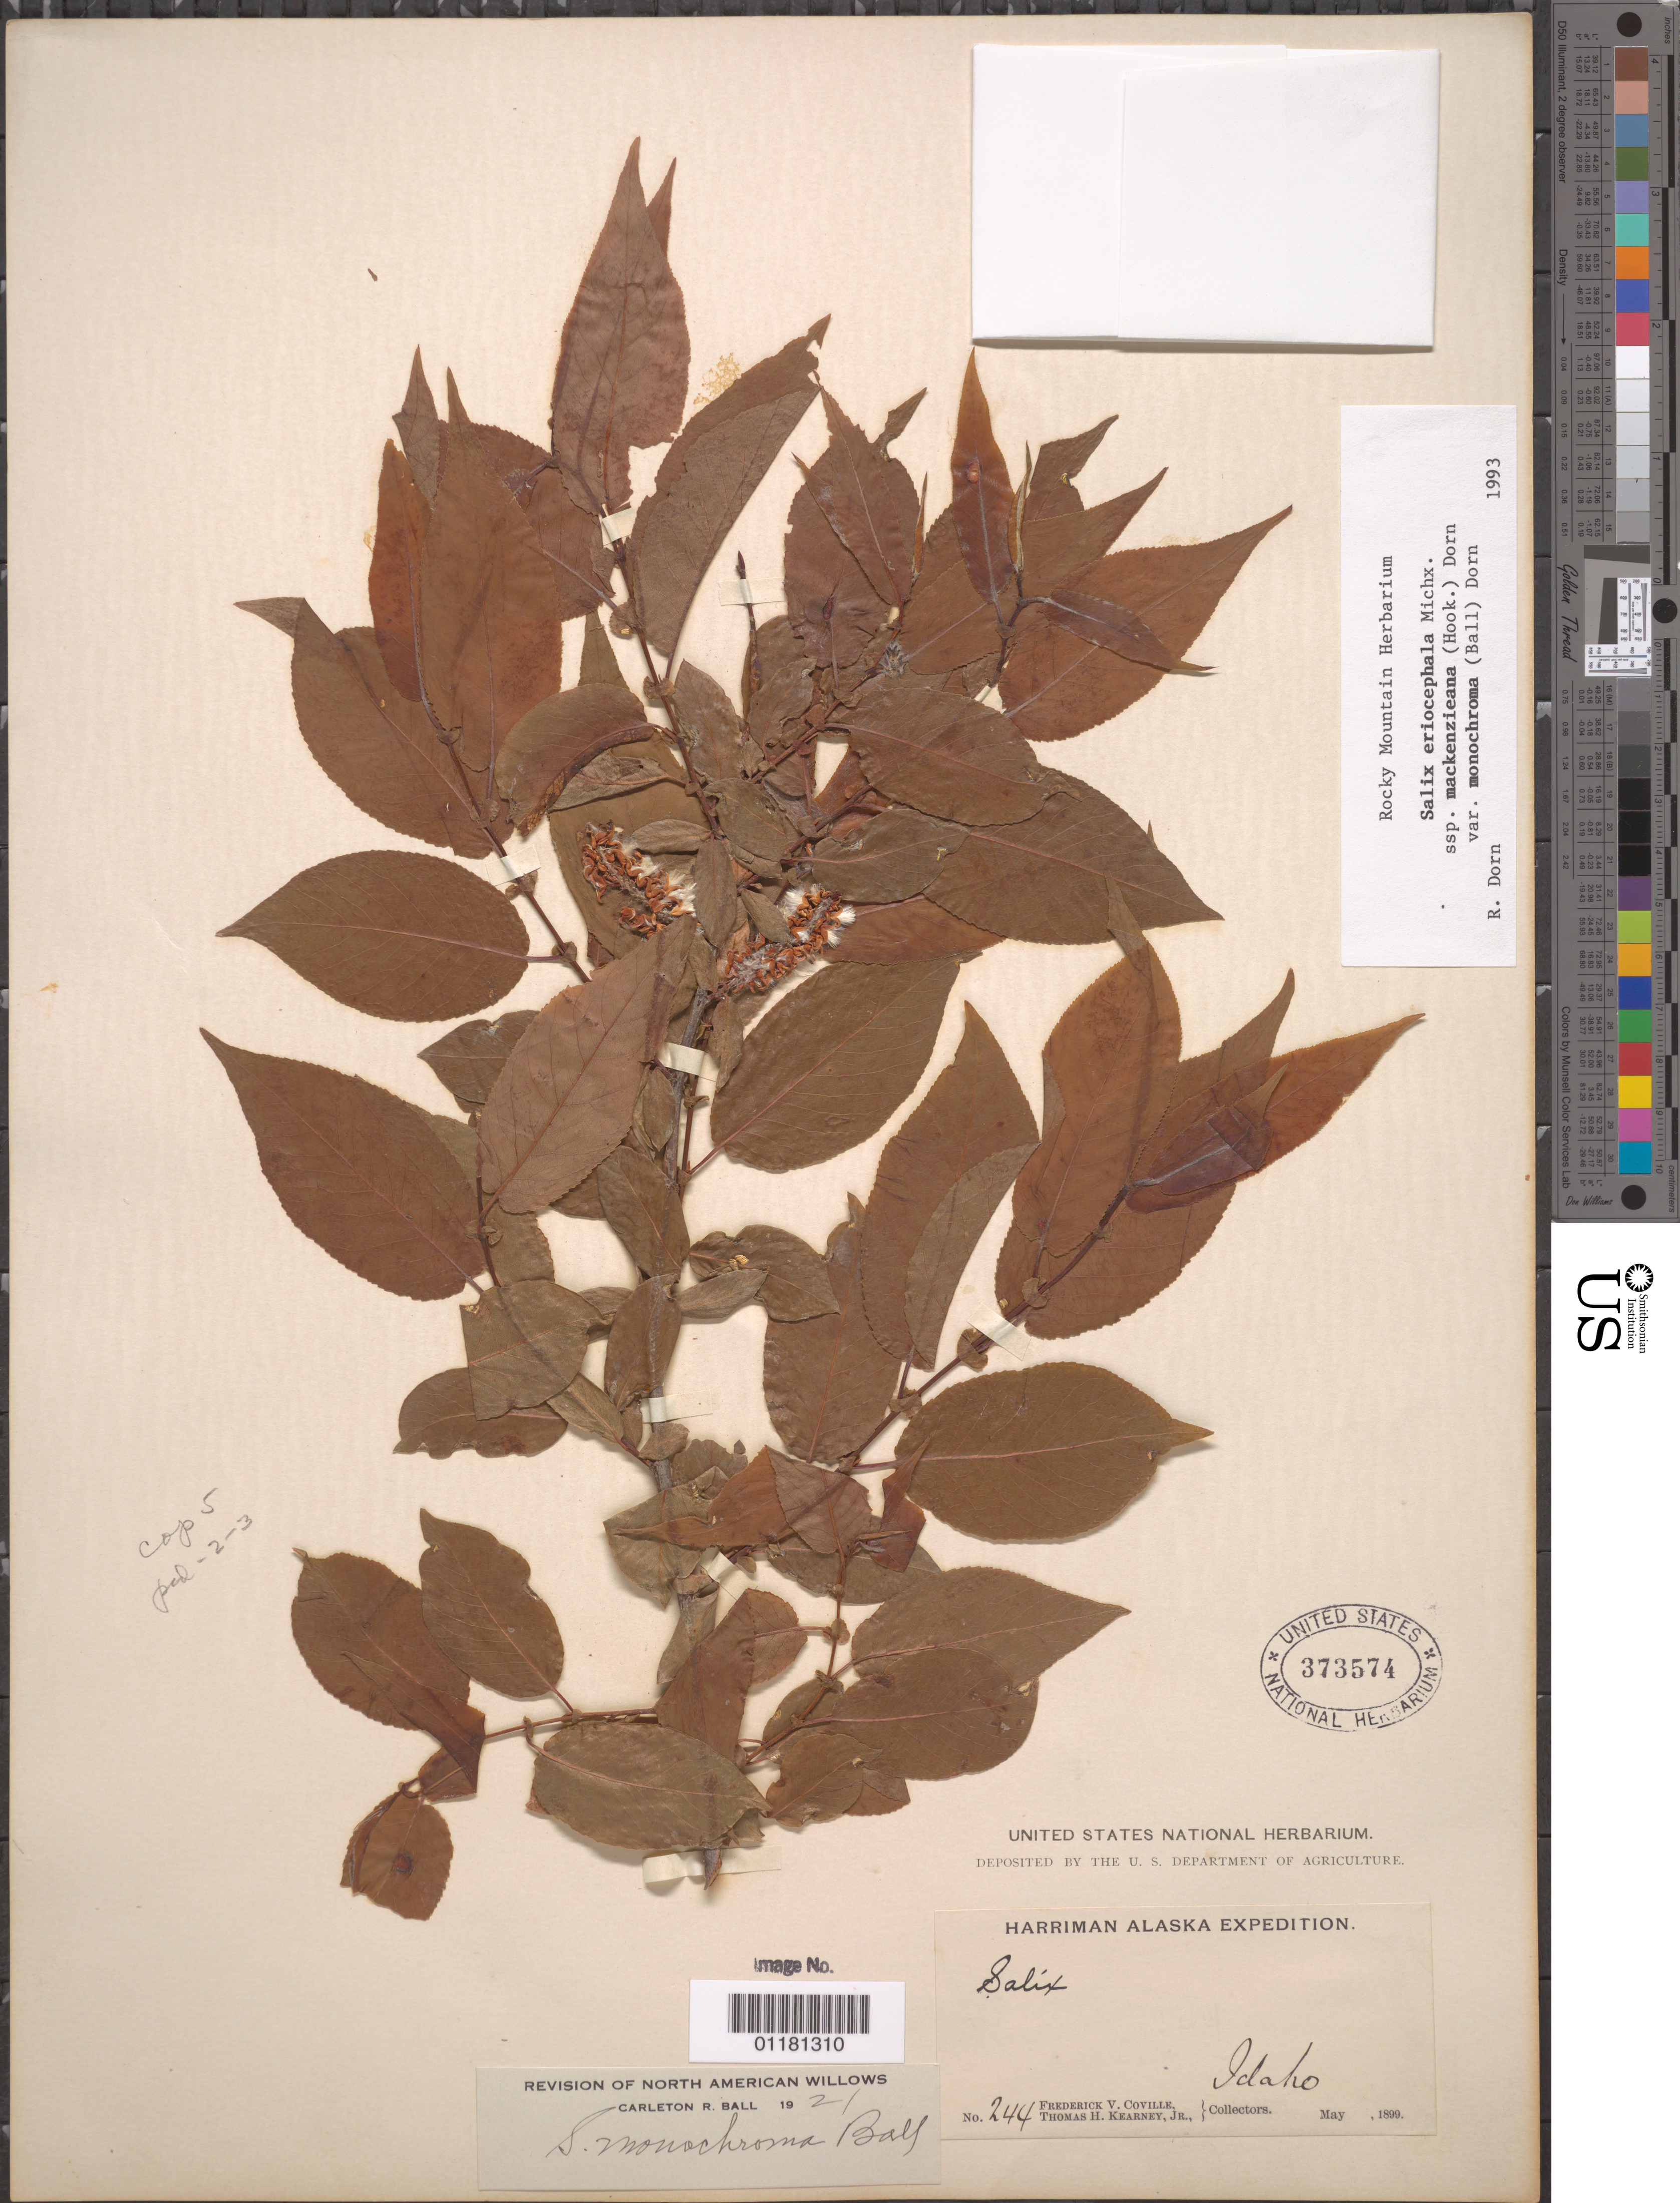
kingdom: Plantae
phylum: Tracheophyta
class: Magnoliopsida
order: Malpighiales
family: Salicaceae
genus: Salix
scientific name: Salix eriocephala var. monochroma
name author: (C.R. Ball) Dorn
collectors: F. V. Coville & T. H. Kearney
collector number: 244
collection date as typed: May 1899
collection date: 1899-05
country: United States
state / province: Idaho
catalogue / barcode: US 373574